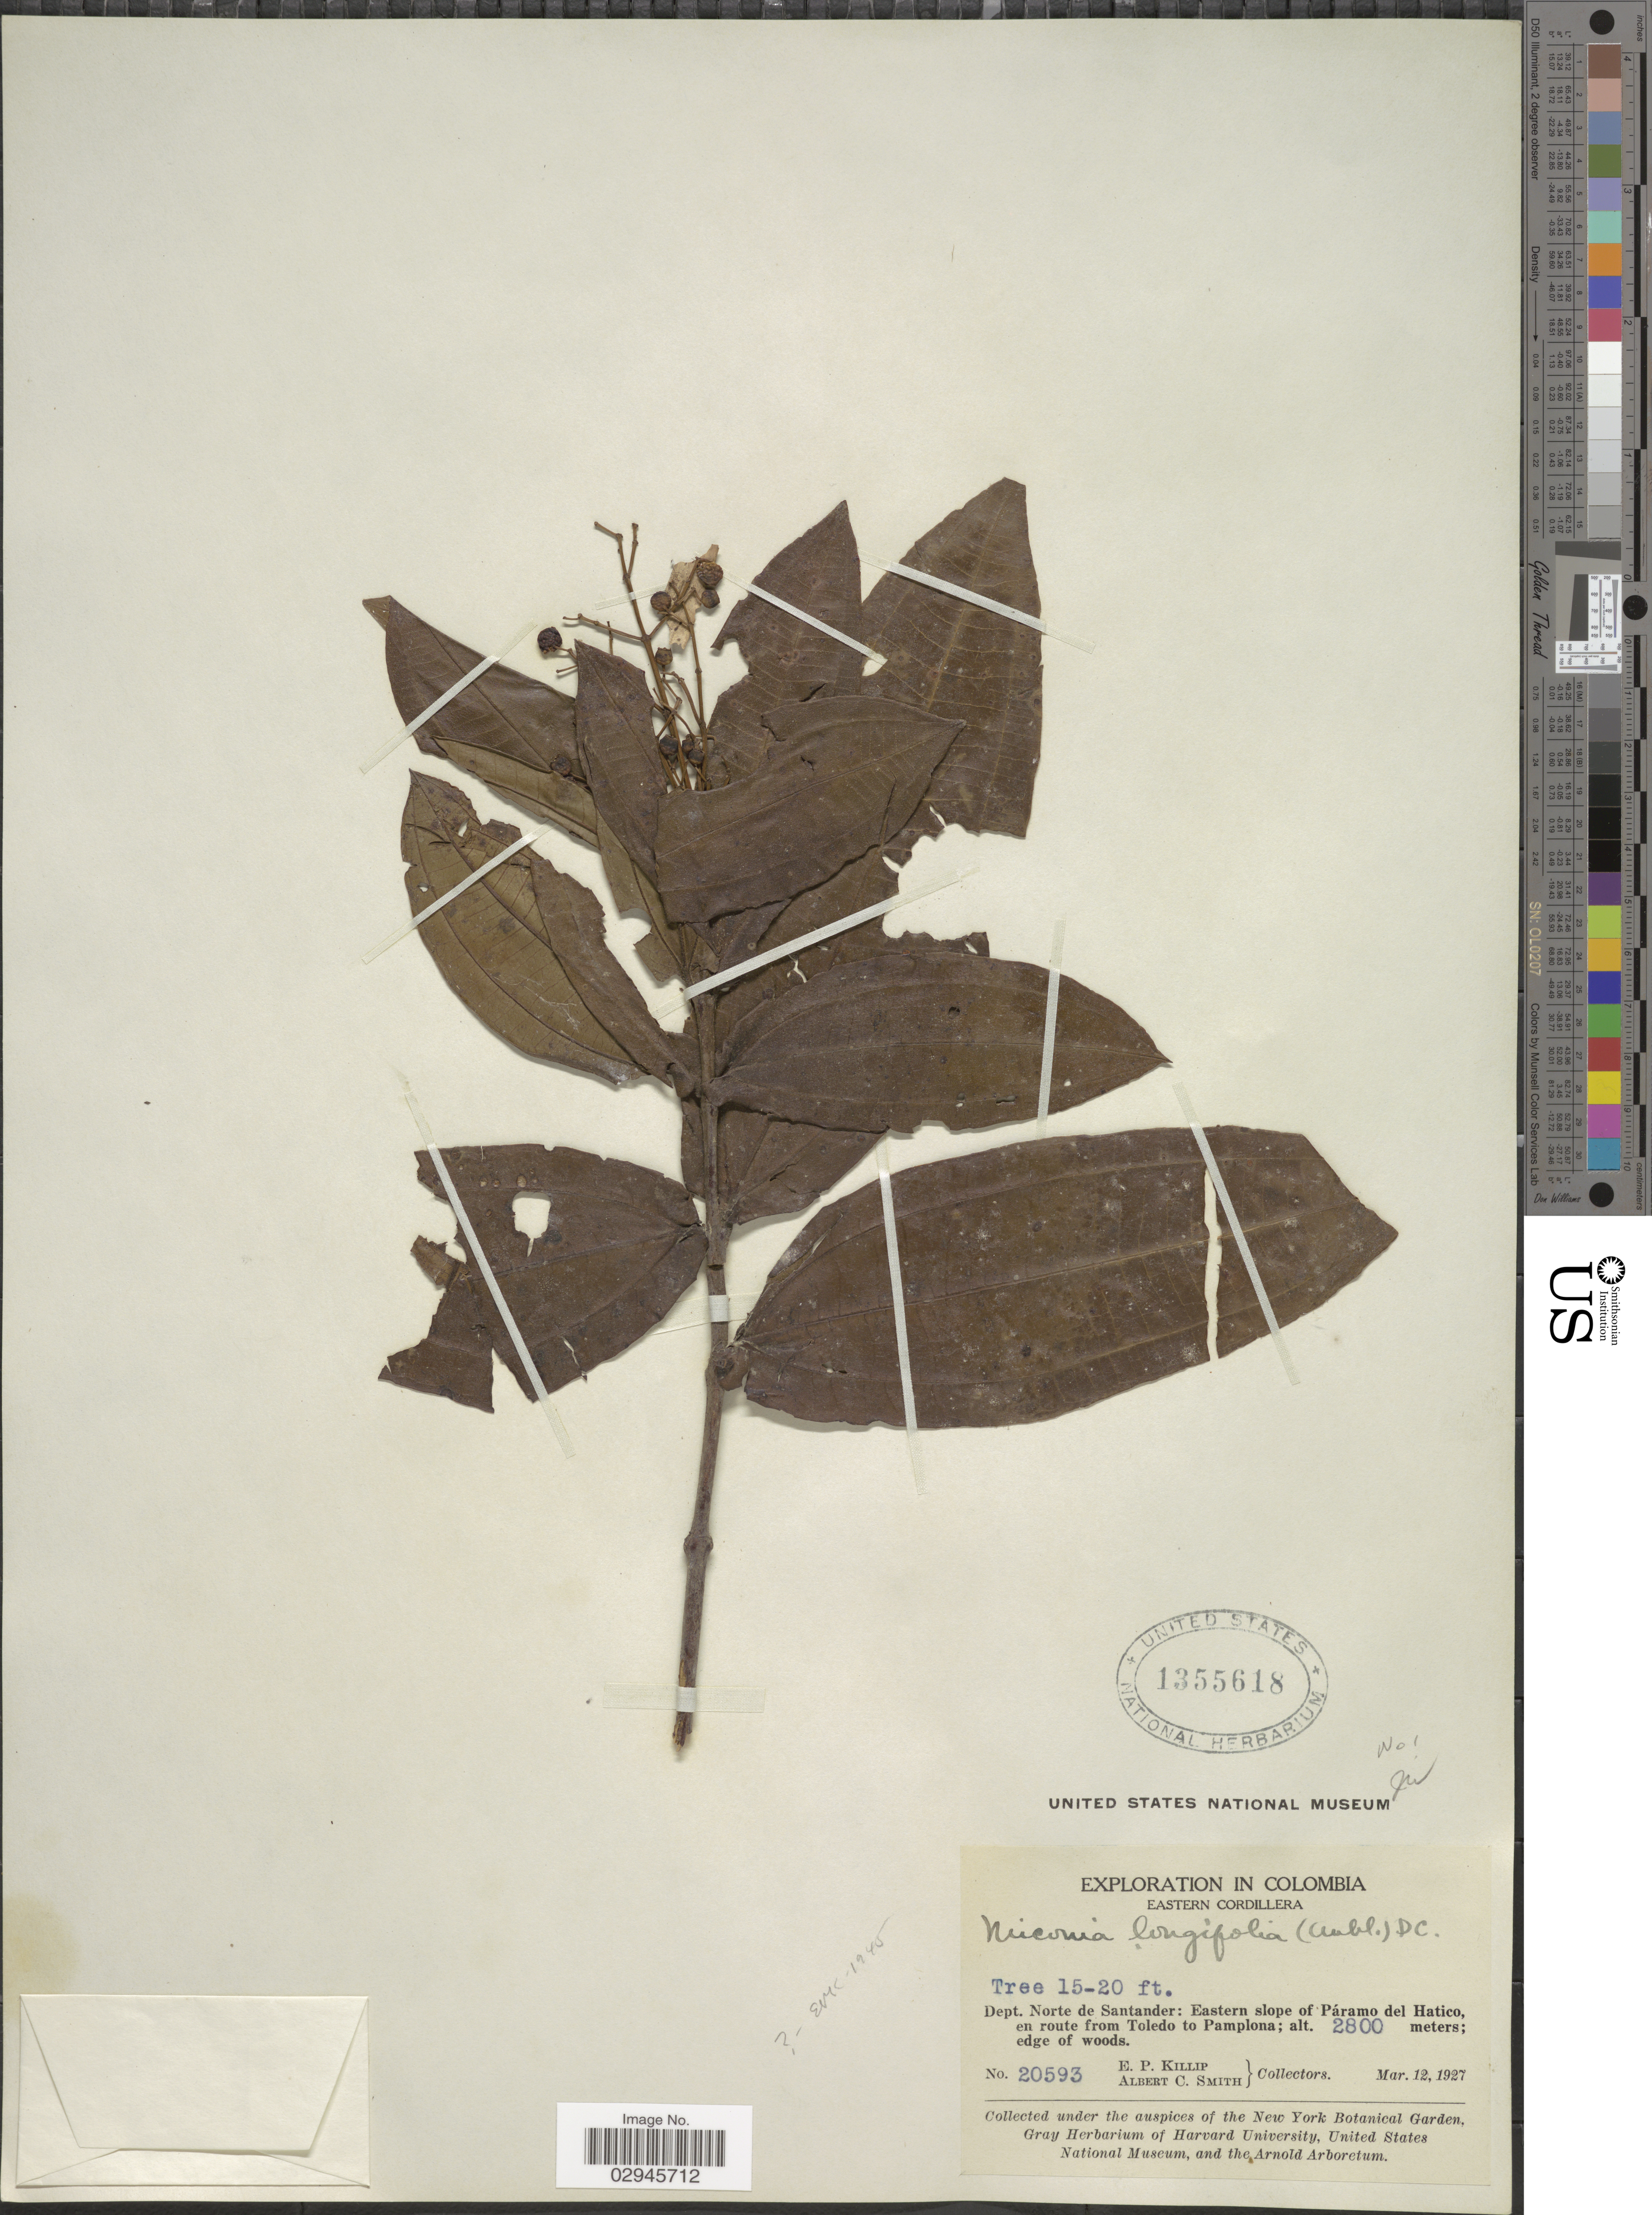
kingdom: Plantae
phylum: Tracheophyta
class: Magnoliopsida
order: Myrtales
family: Melastomataceae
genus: Miconia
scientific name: Miconia sp.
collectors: E. P. Killip & A. C. Smith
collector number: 20593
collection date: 1927-03-12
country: Colombia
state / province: Norte de Santander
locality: Eastern Cordillera. Dept. Norte de Santander: Eastern slope of Páramo del Hatico, en route from Toledo to Pamplona.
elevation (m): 2800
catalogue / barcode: US 1355618